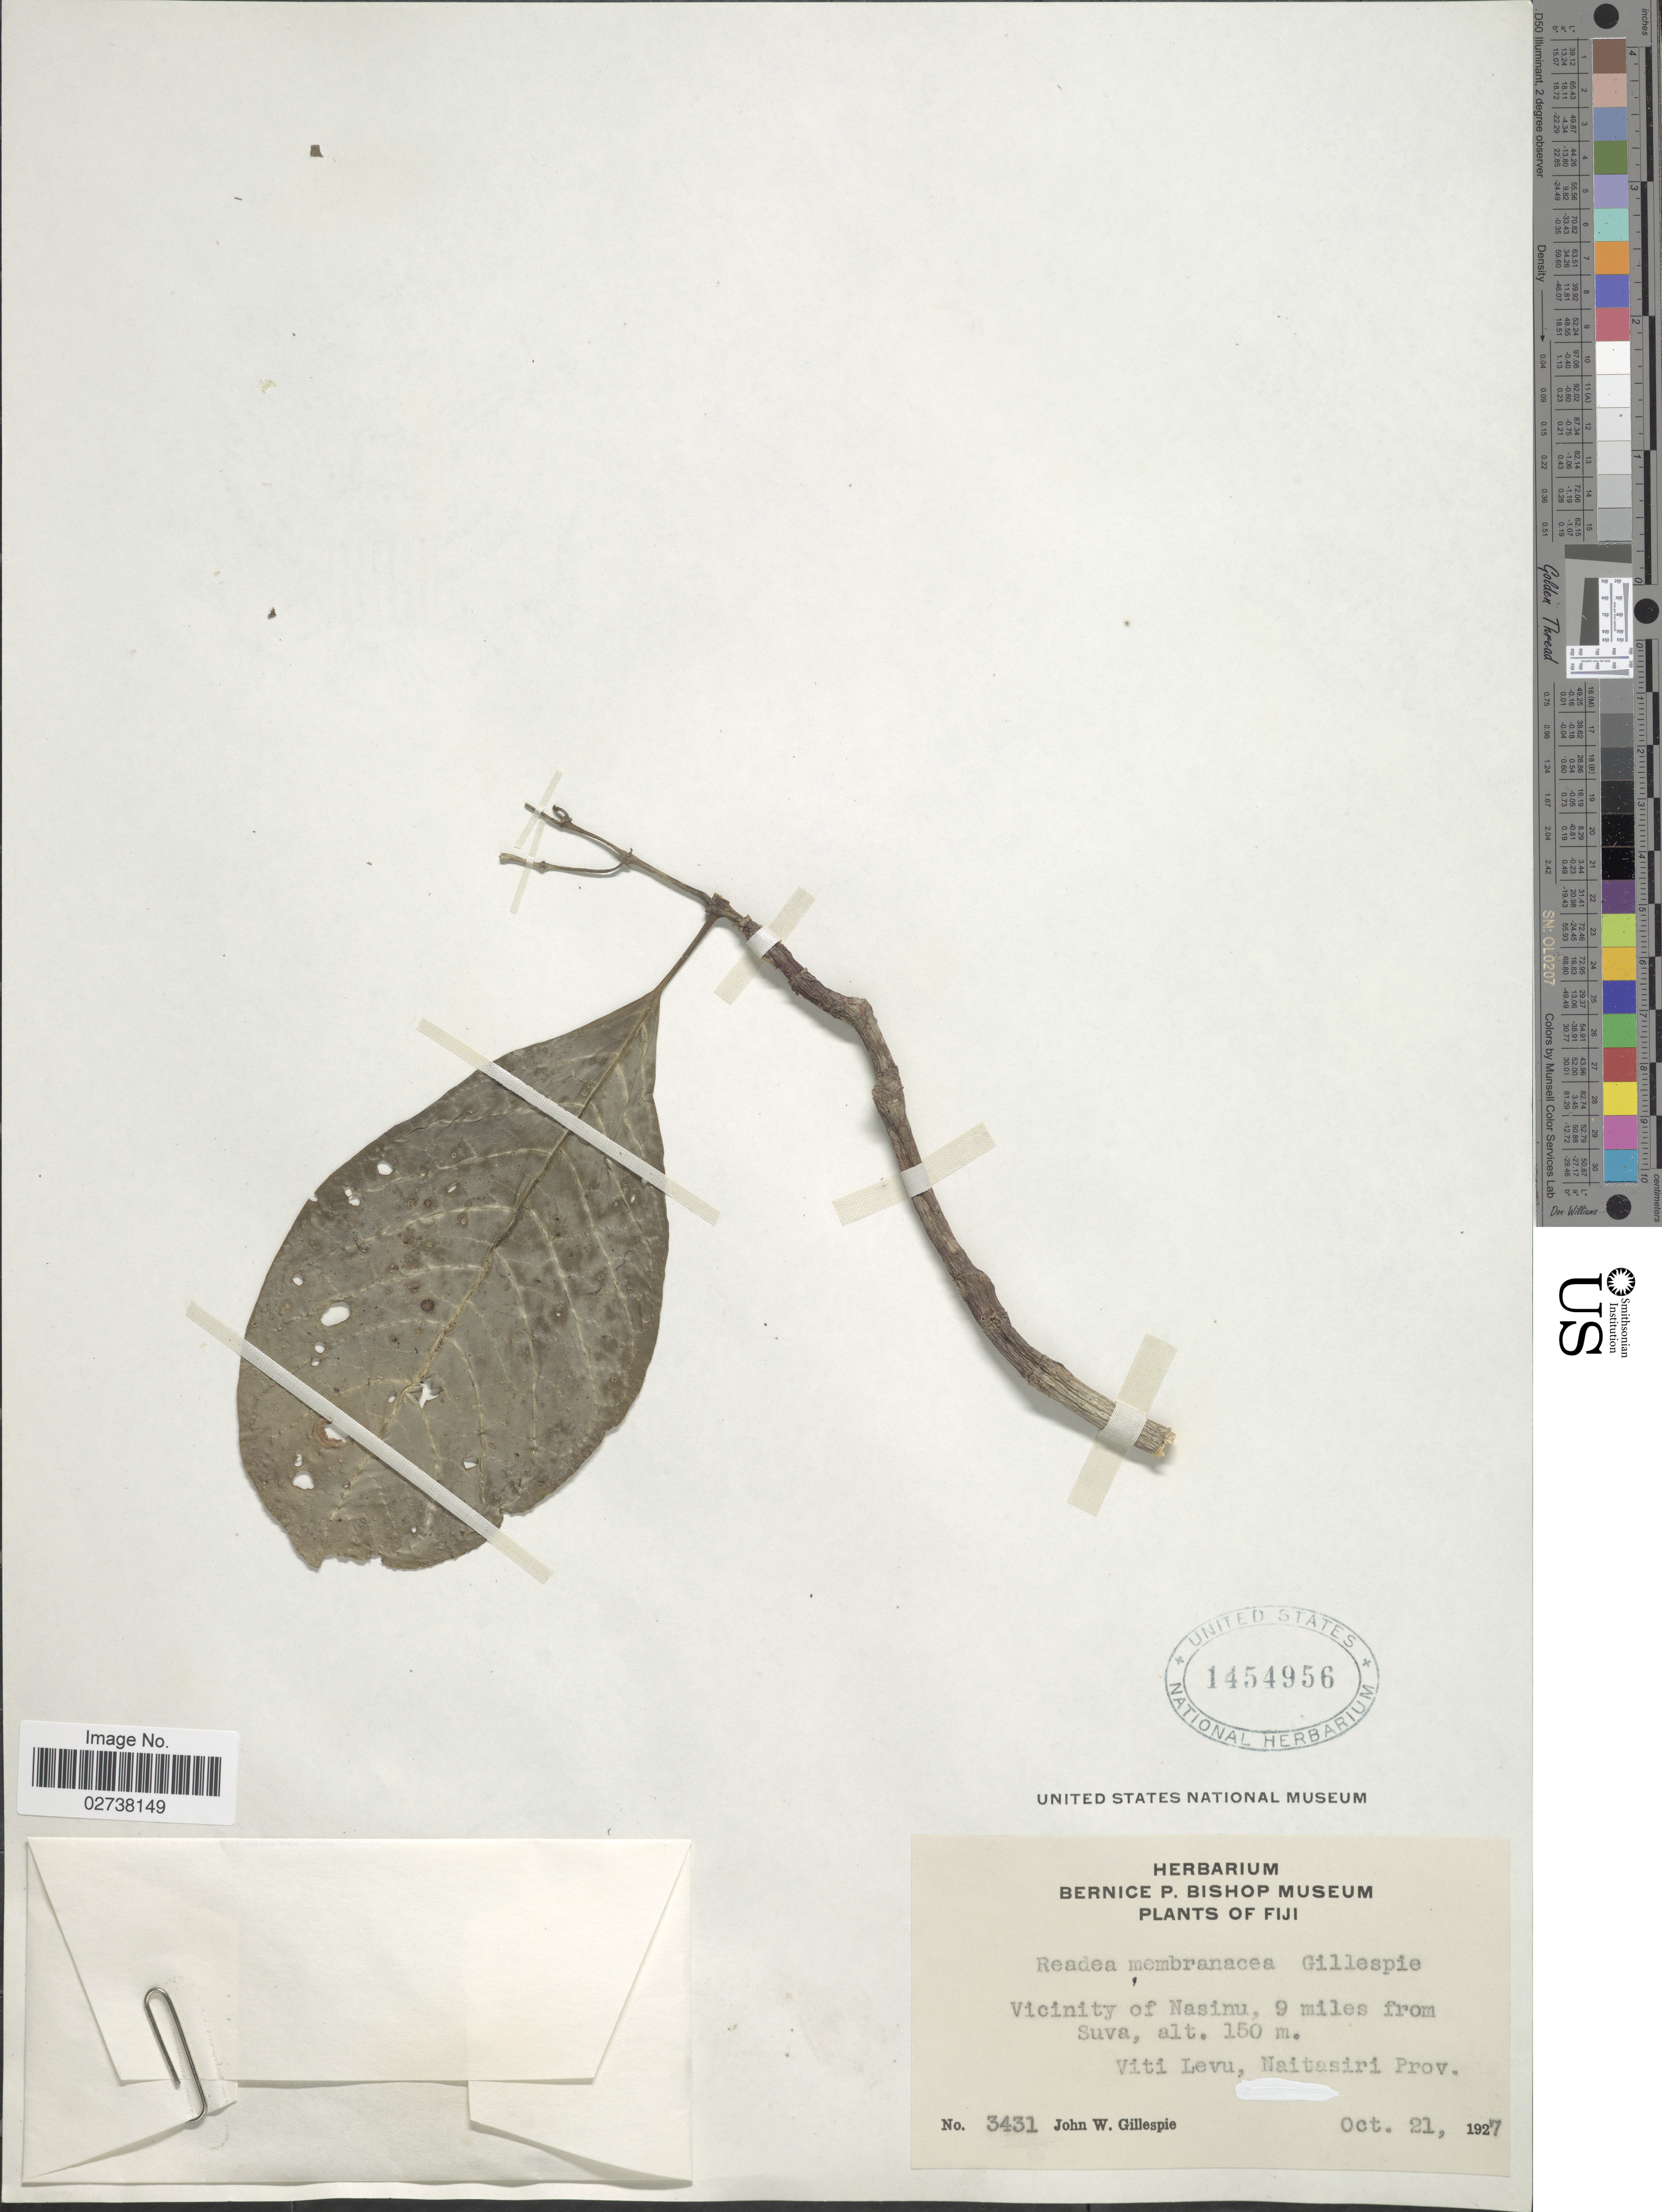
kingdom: Plantae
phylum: Tracheophyta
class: Magnoliopsida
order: Gentianales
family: Rubiaceae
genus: Readea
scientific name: Readea membranacea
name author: Gillespie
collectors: J. W. Gillespie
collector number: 3431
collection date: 1927-01-21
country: Fiji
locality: Vicinity of Nasinu, 9 miles from Suva, Viti Levu, Naitasiri Prov.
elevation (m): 150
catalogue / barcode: US 1454956